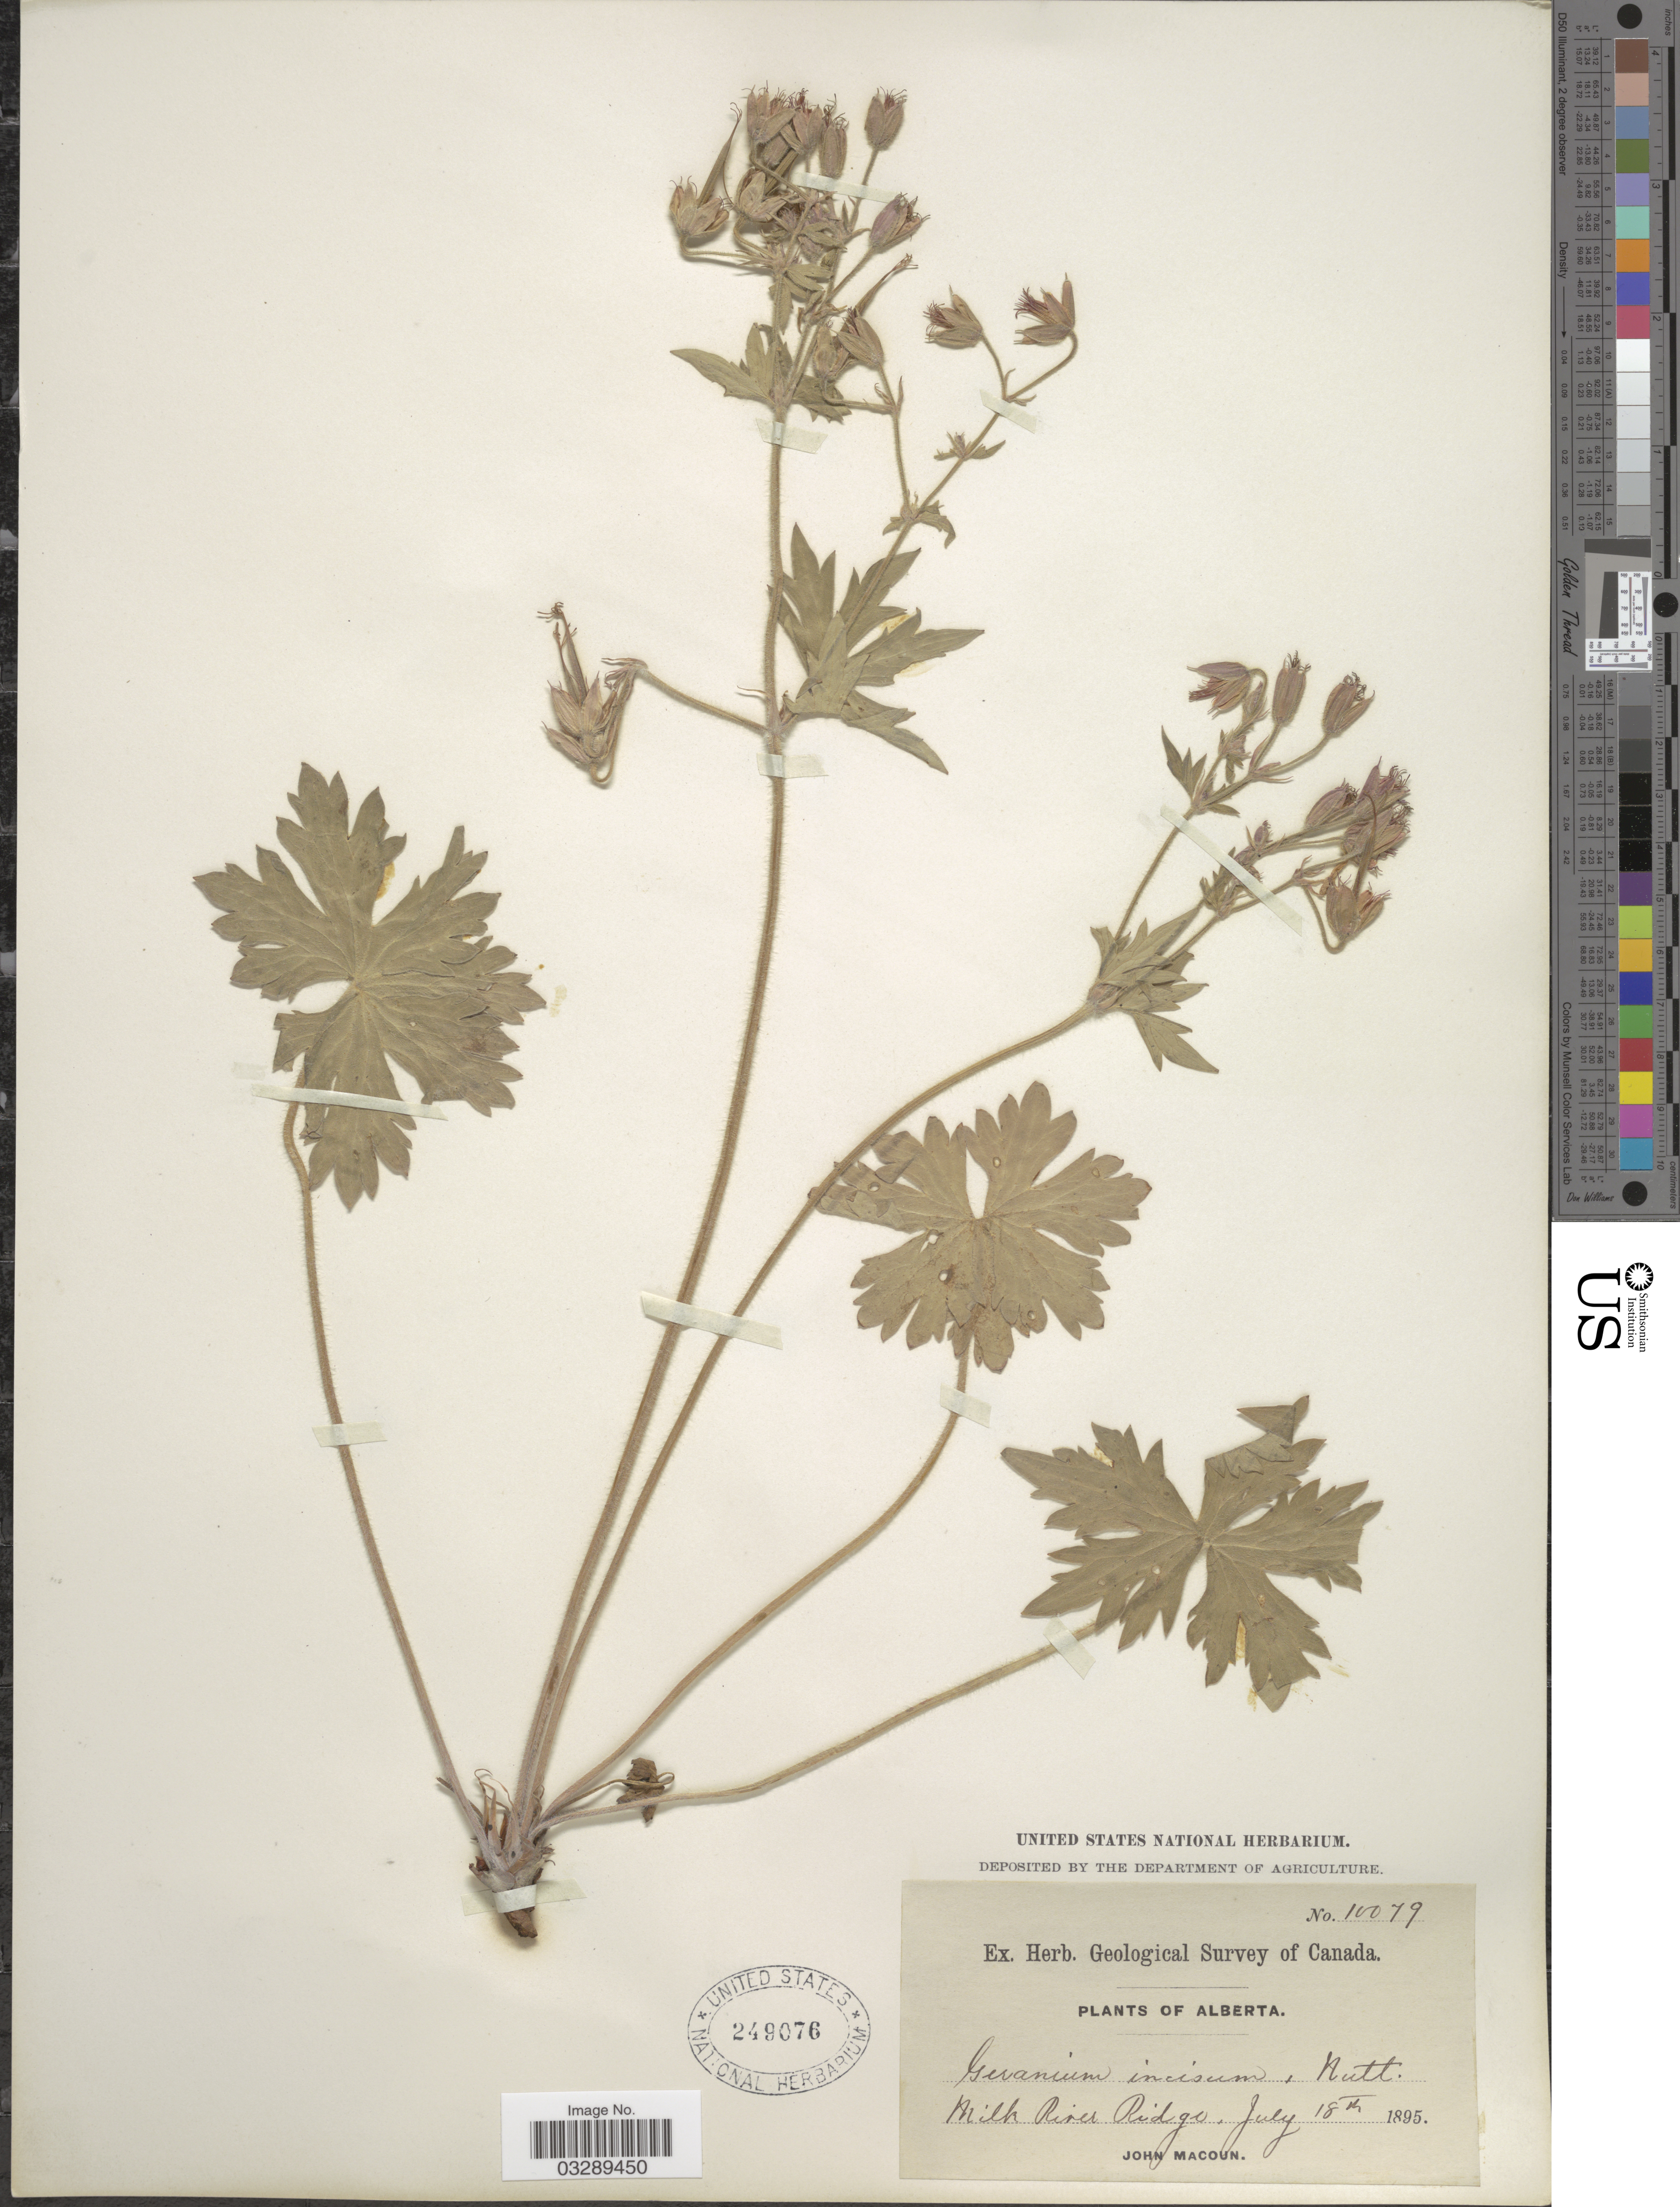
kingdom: Plantae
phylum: Tracheophyta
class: Magnoliopsida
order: Geraniales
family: Geraniaceae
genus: Geranium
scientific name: Geranium sp.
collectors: J. Macoun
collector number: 10079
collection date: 1895-07-18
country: Canada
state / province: Alberta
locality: Milk River Ridge.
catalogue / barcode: US 249076